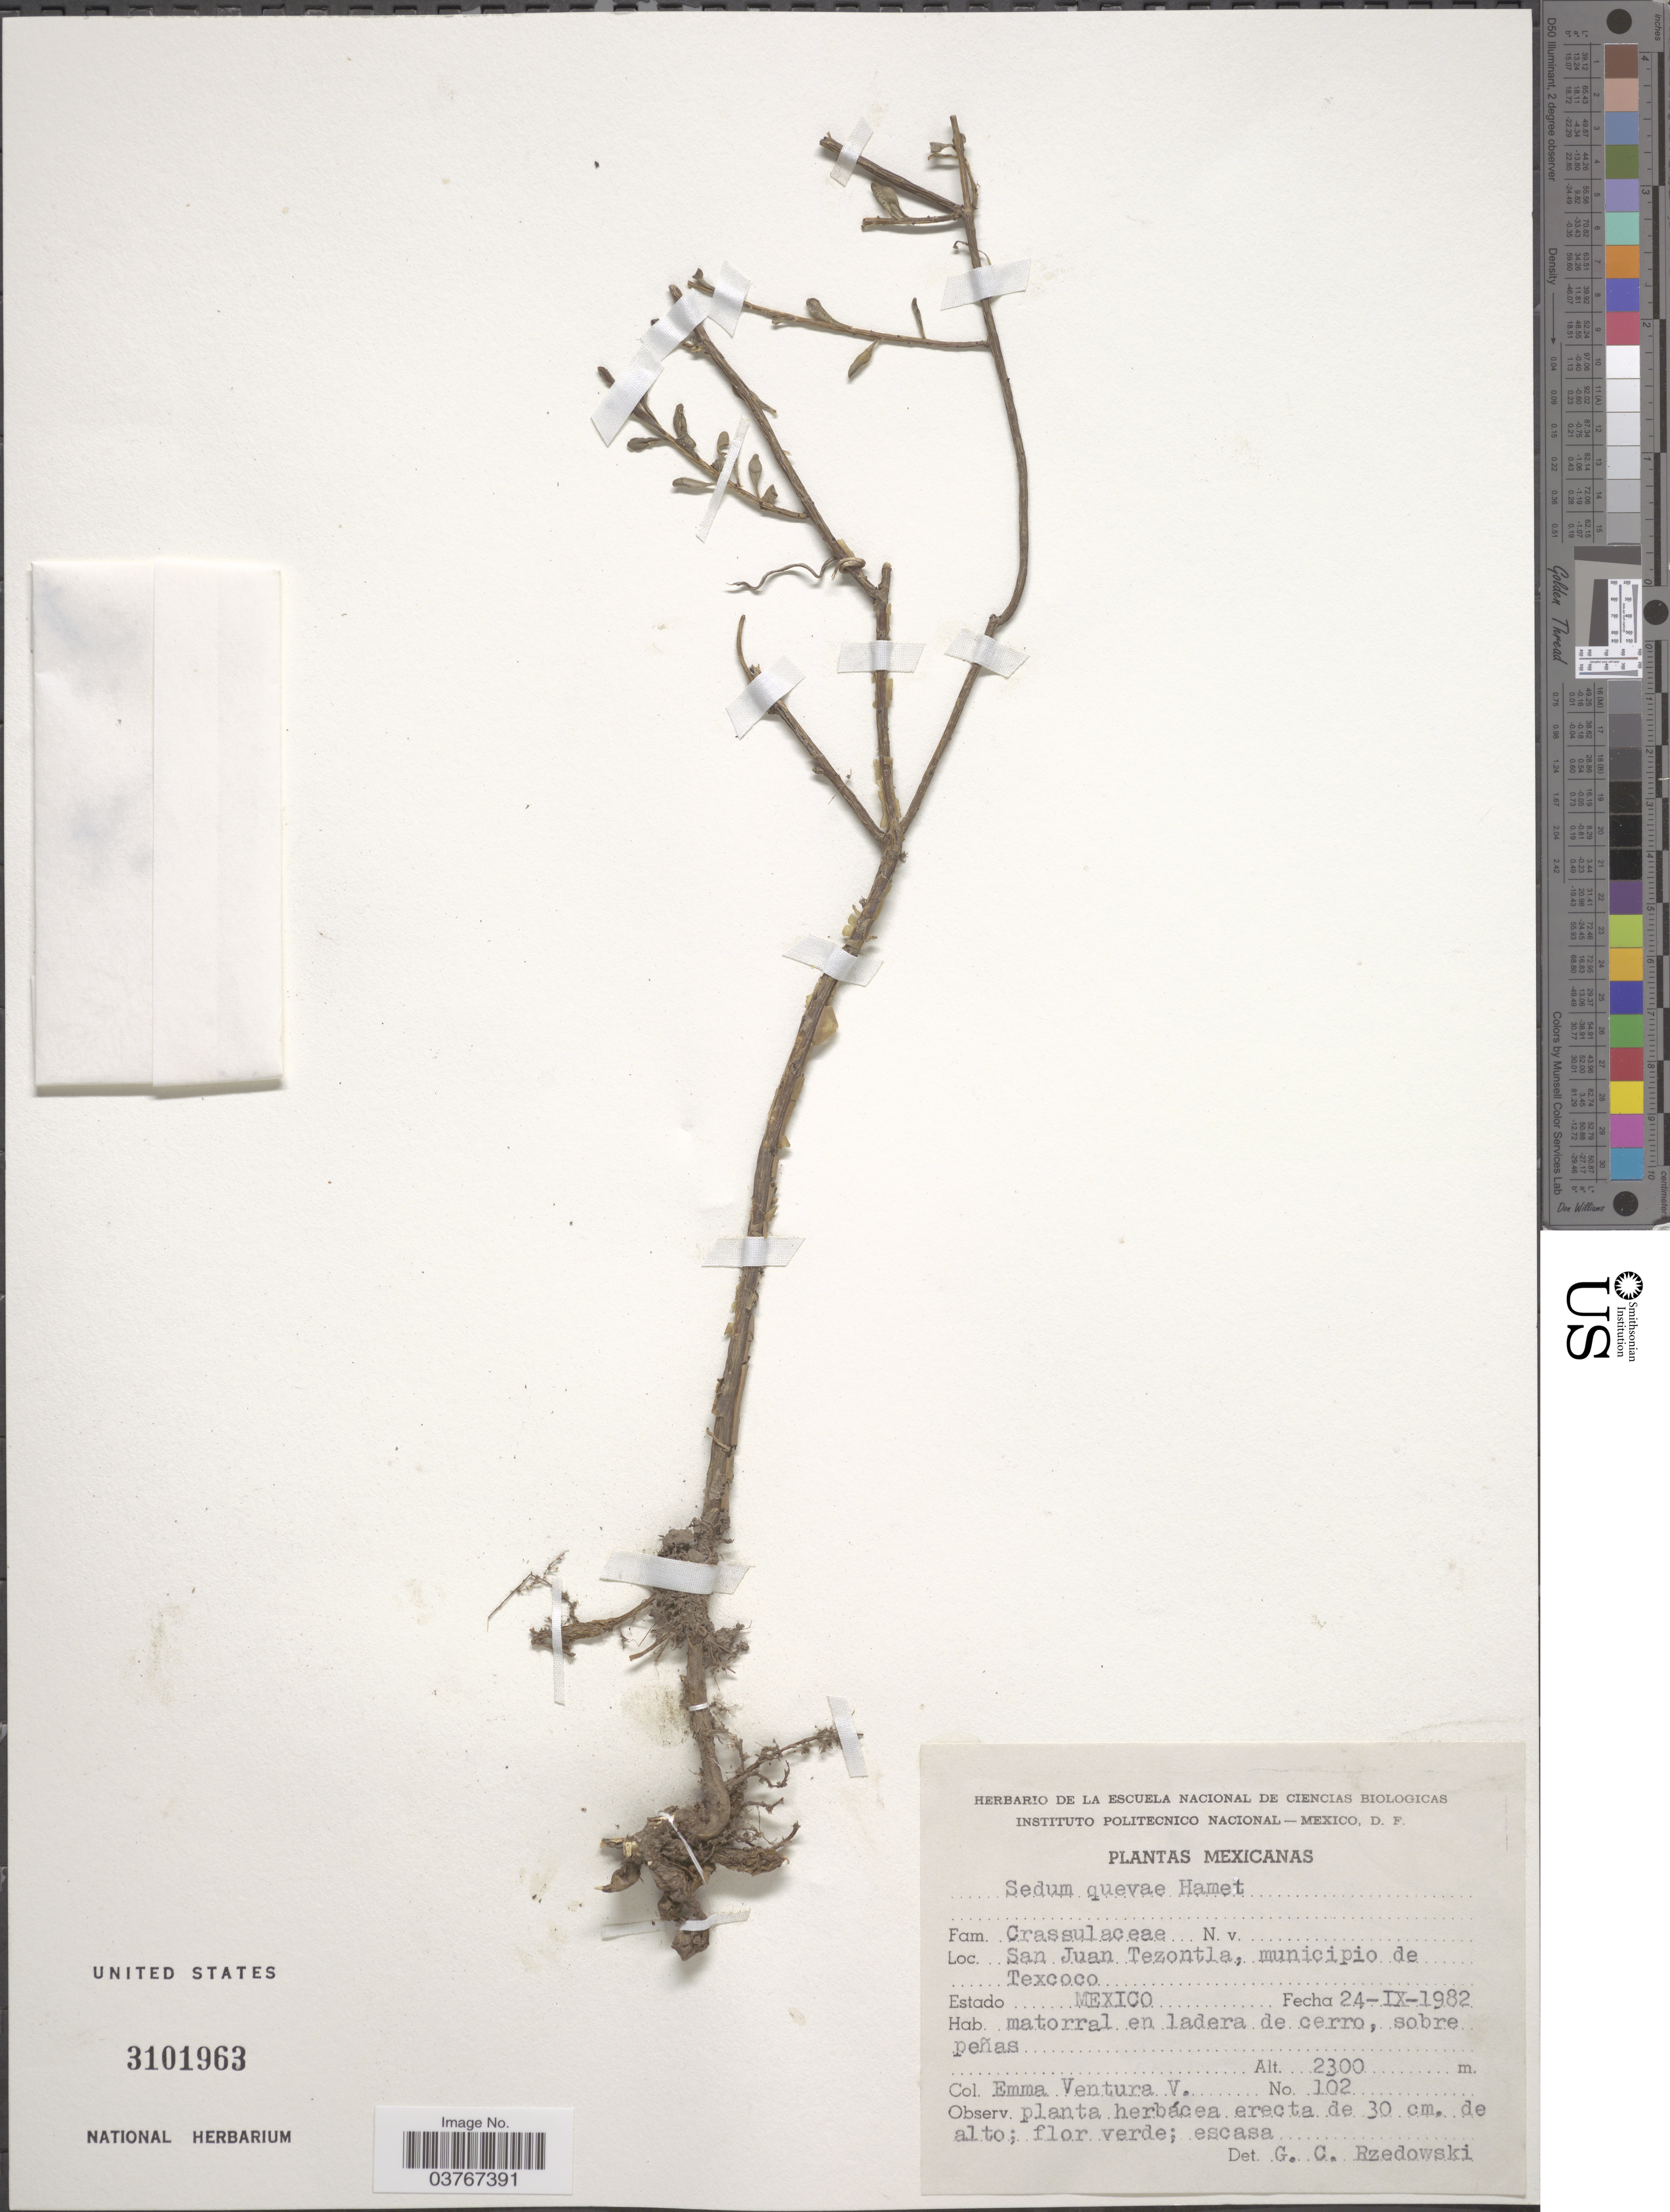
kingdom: Plantae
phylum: Tracheophyta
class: Magnoliopsida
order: Saxifragales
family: Crassulaceae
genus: Sedum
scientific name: Sedum quevae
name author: Raym.-Hamet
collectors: E. Ventura V.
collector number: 102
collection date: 1982-09-24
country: Mexico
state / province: México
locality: San Juan Tezontla, municipio de Texcoco. Estado Mexico.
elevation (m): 2300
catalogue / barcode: US 3101963